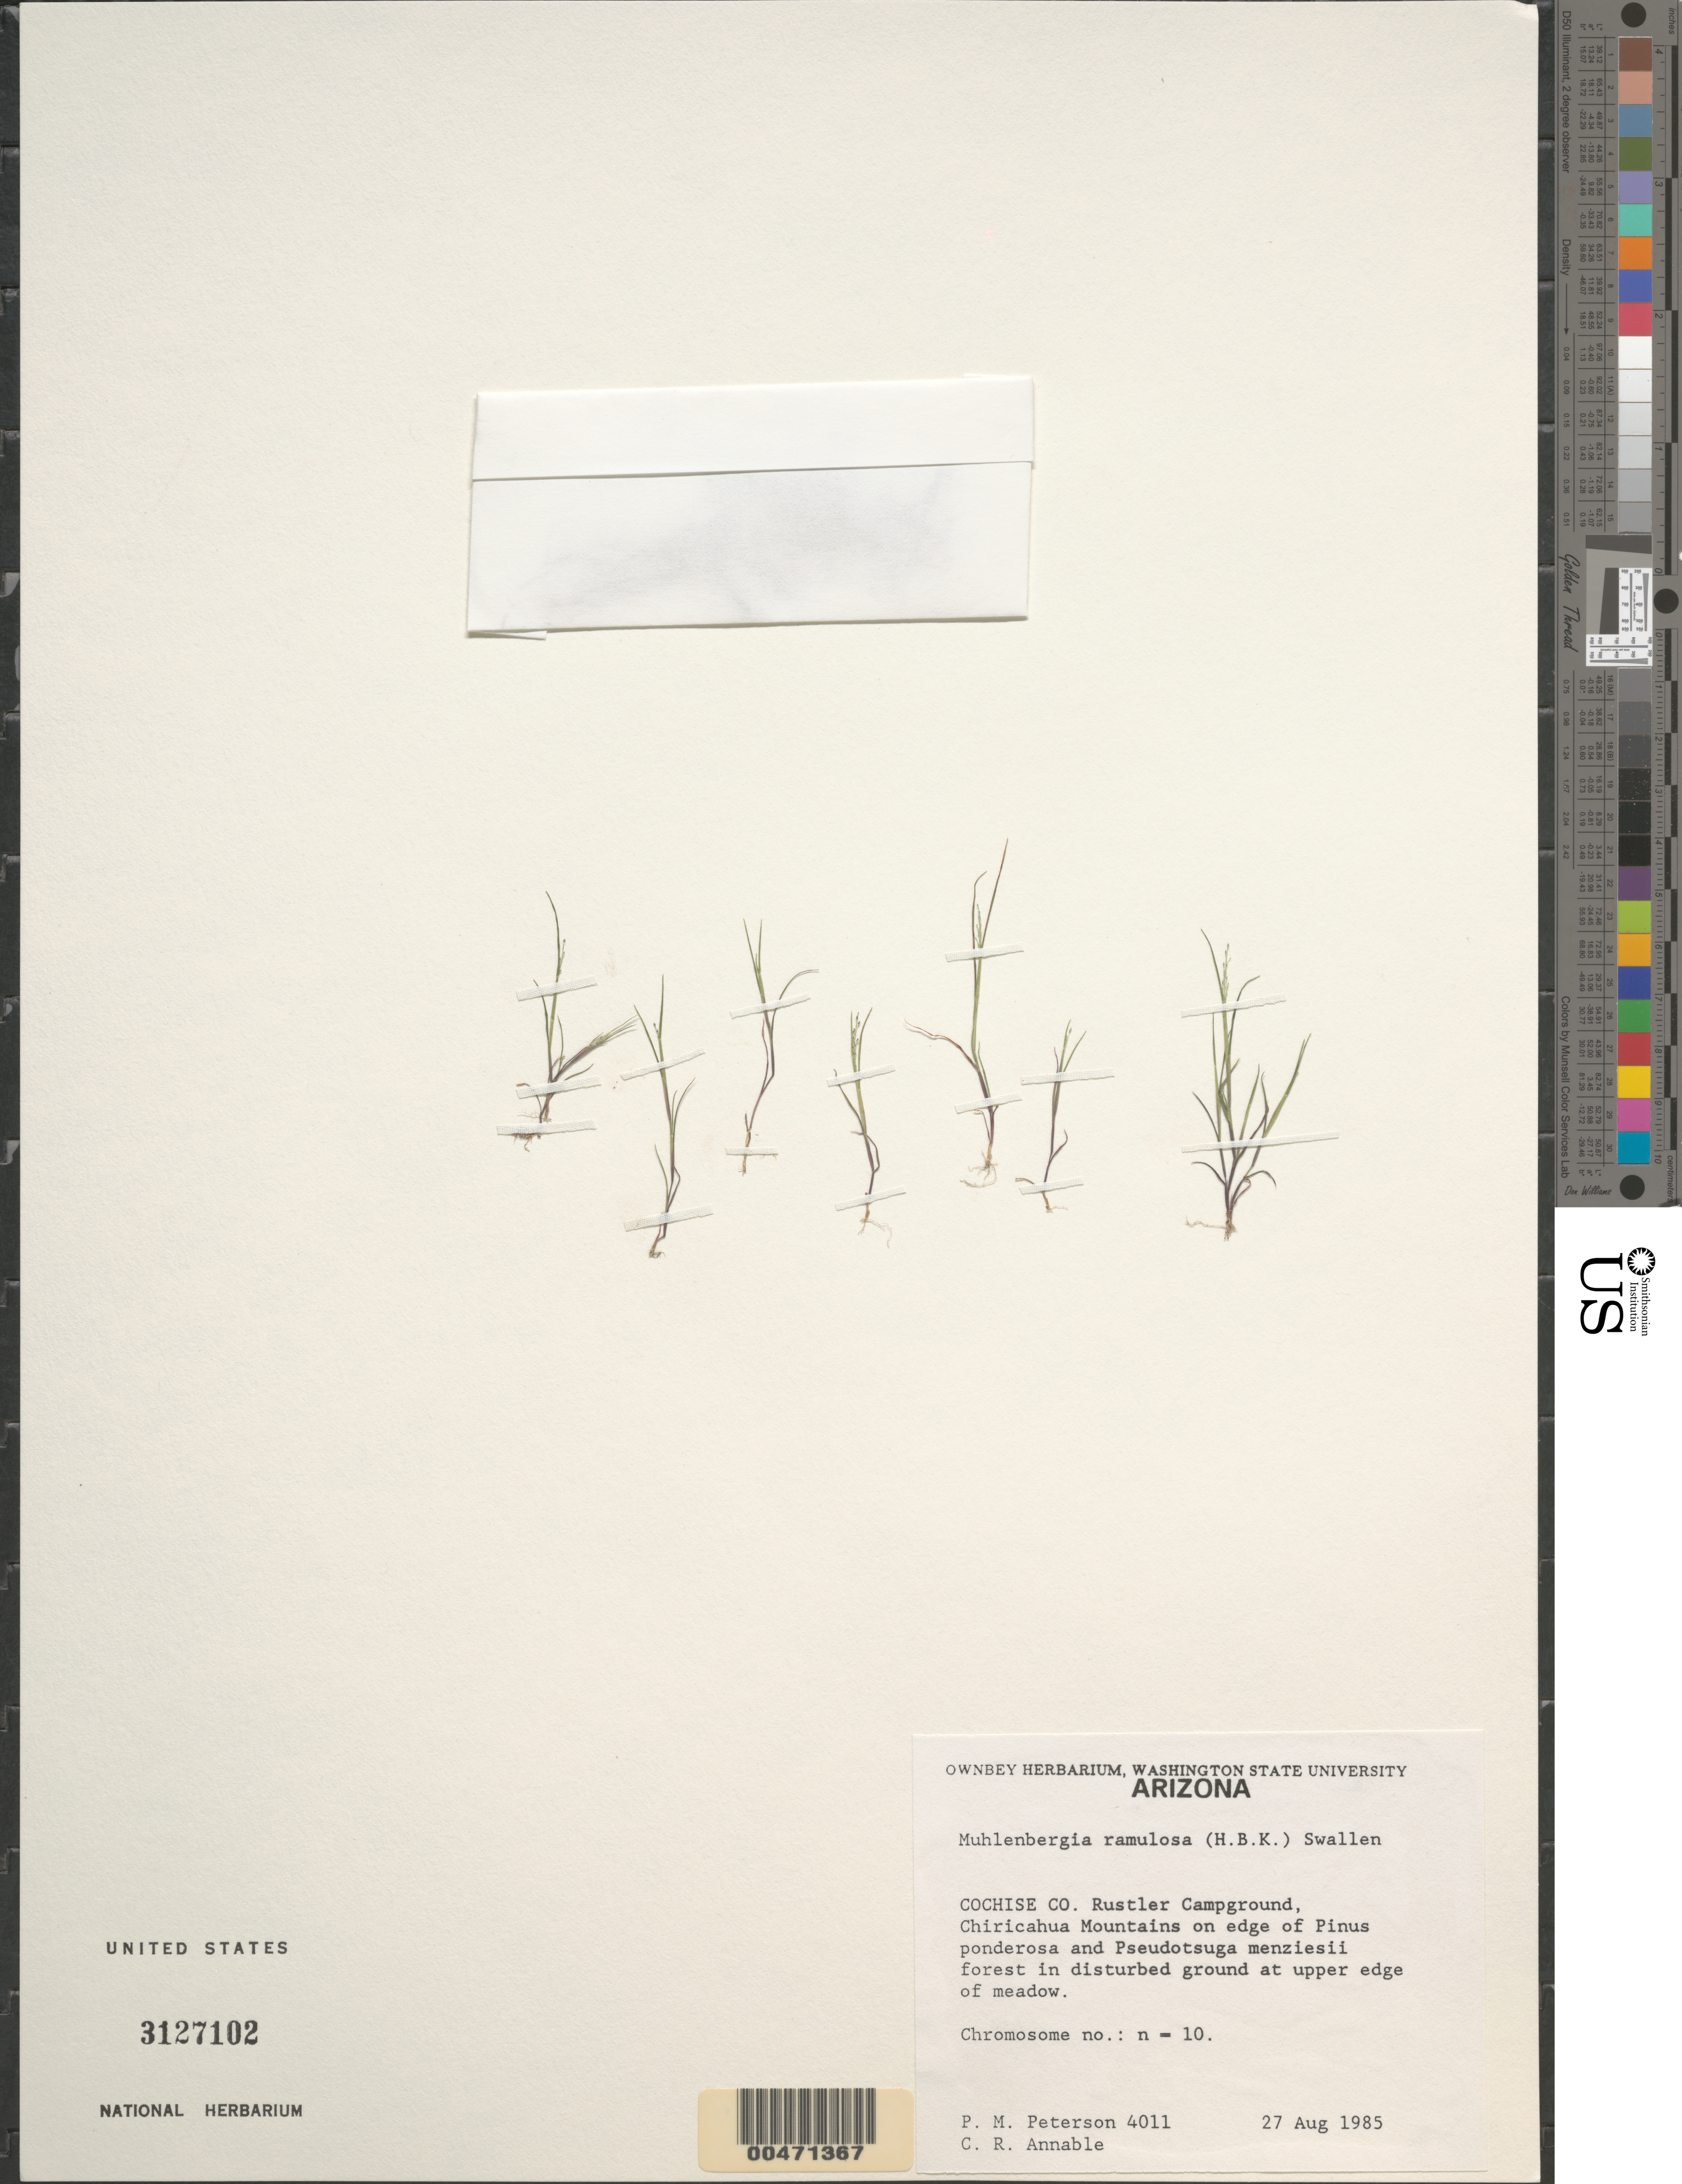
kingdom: Plantae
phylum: Tracheophyta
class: Liliopsida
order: Poales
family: Poaceae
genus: Muhlenbergia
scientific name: Muhlenbergia ramulosa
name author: (Kunth) Swallen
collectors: P. M. Peterson & C. R. Annable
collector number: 04011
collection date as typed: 27 Aug 1994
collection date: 1994-08-27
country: United States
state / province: Arizona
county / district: Cochise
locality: Rustler Campground, Chiricahua Mountains.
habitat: On edge of forest with Pinus ponderosa, Pseudotsuga menziesii in disturbed ground at upper edge of meadow.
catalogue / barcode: US 3127102